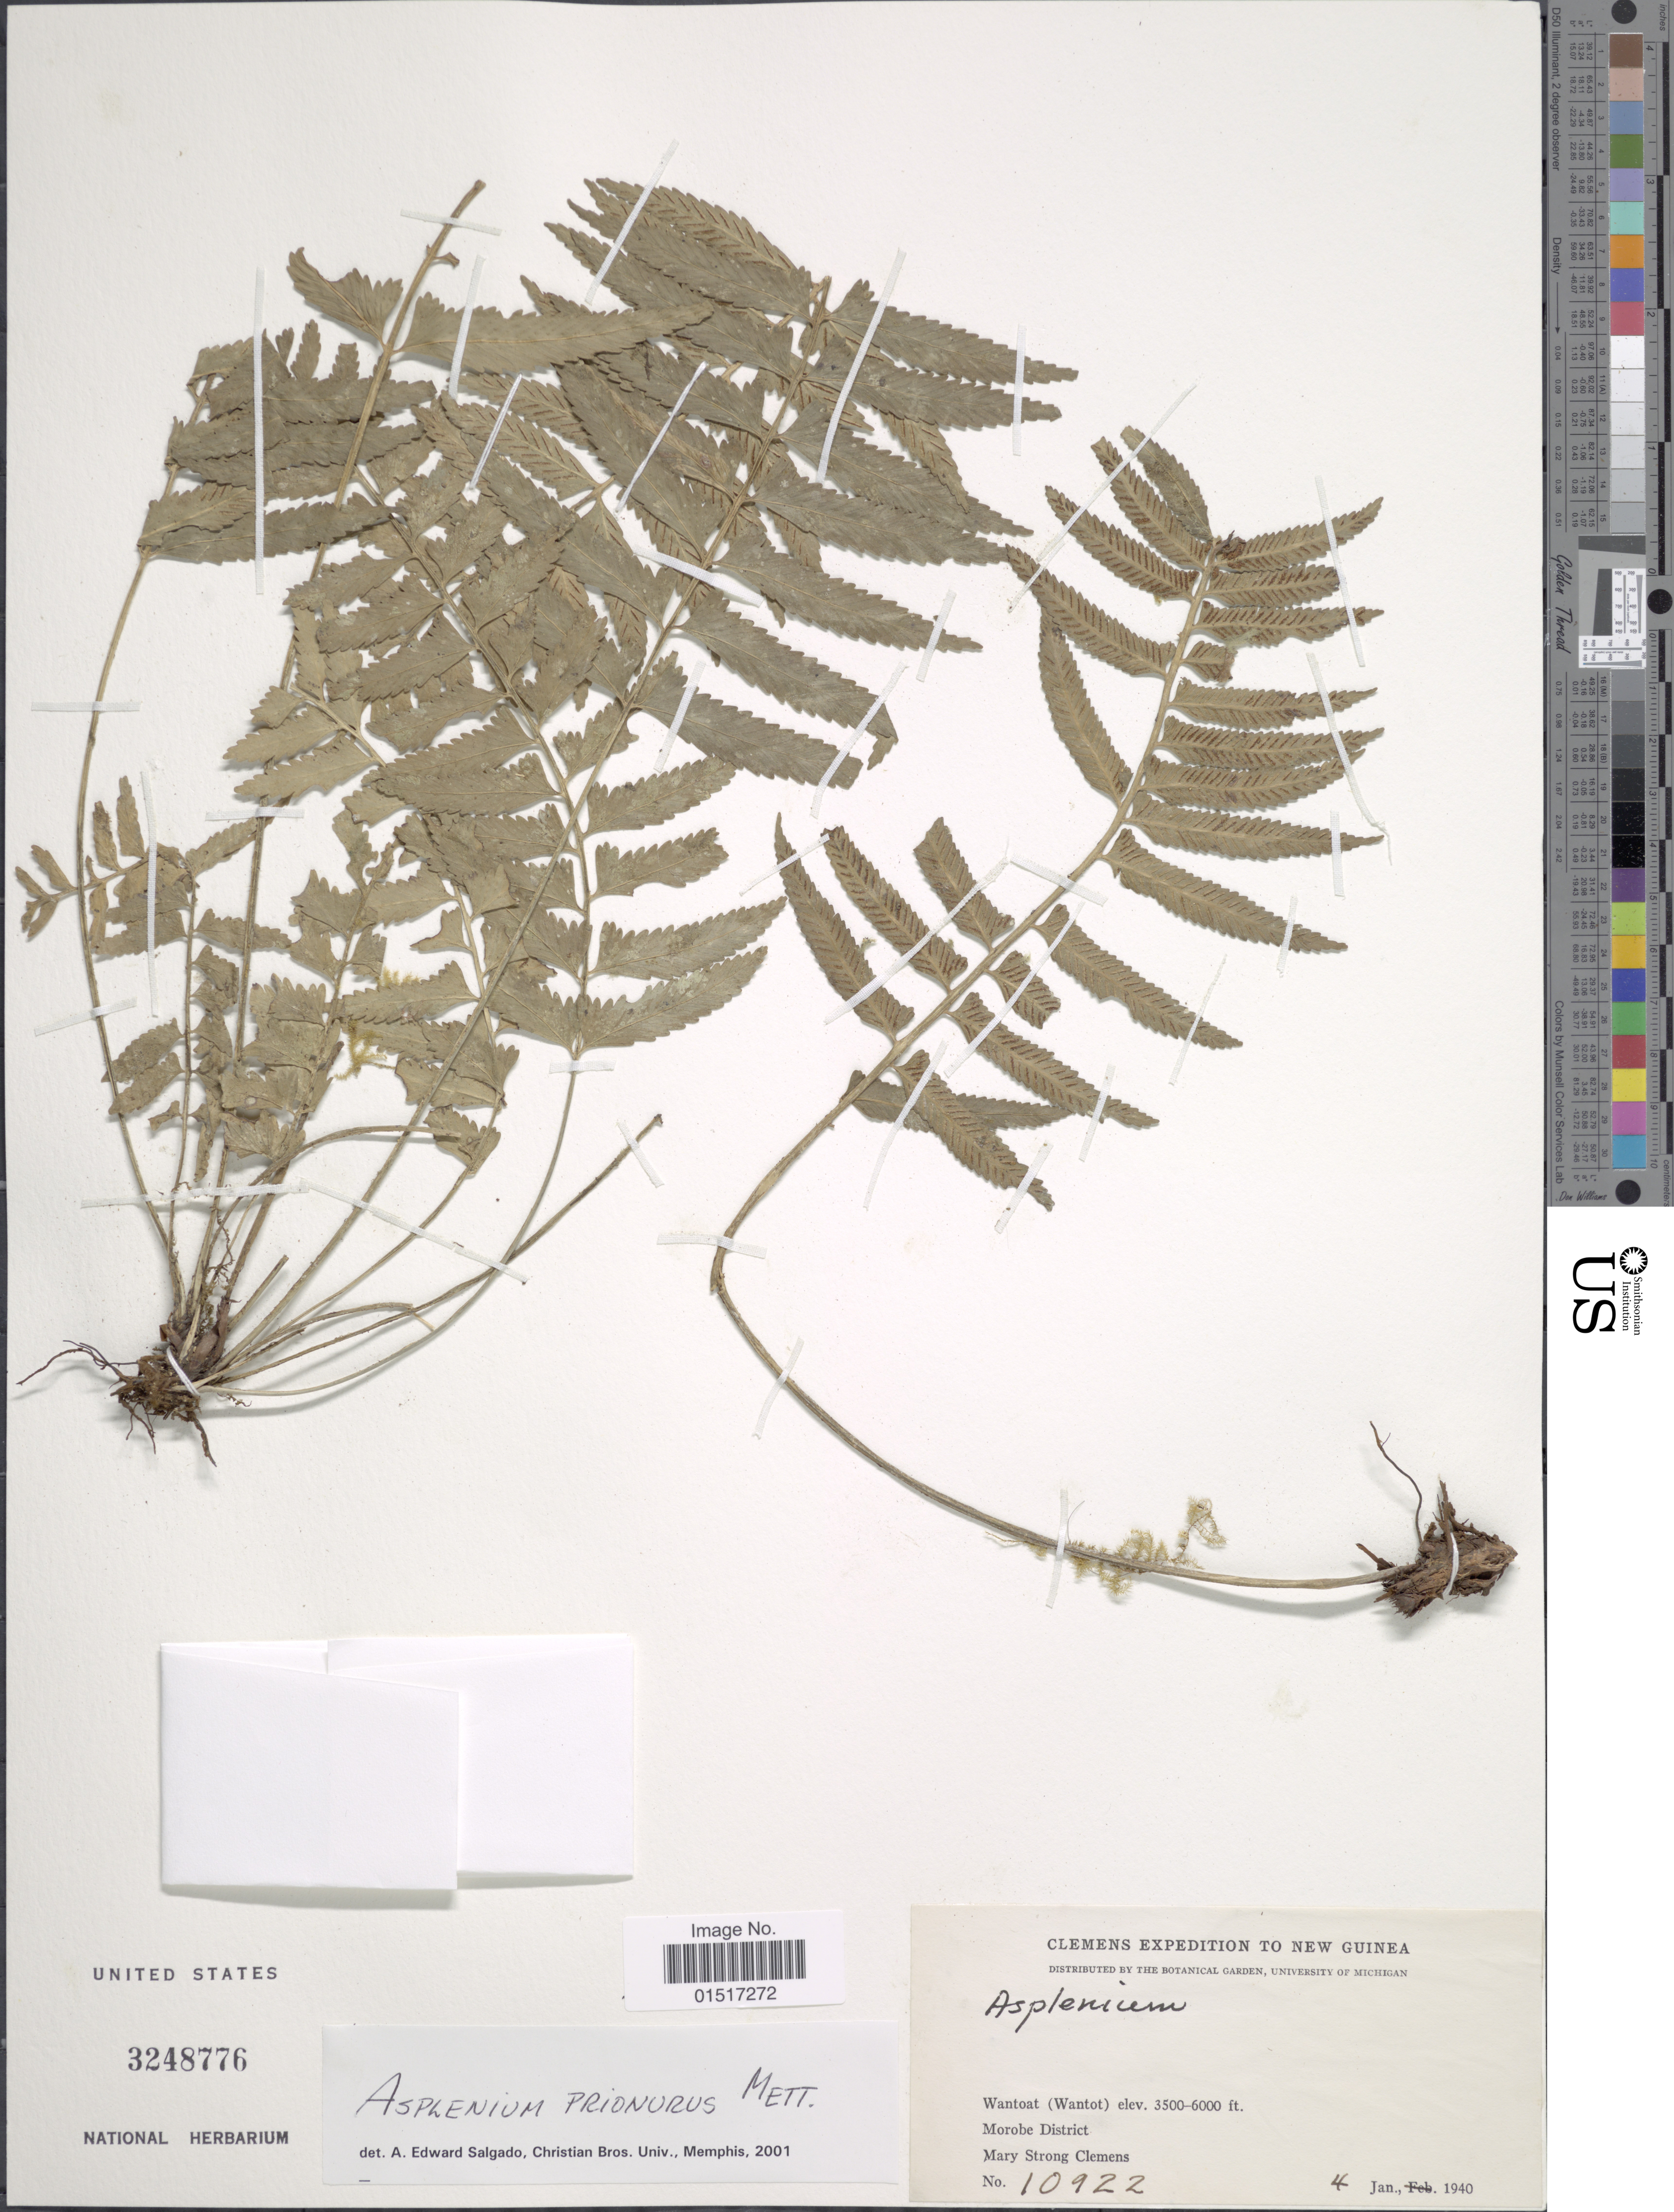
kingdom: Plantae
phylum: Tracheophyta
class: Polypodiopsida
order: Polypodiales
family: Aspleniaceae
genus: Asplenium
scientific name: Asplenium vulcanicum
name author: Blume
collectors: M. S. Clemens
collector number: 10922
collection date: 1940-01-04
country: Papua New Guinea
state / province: Morobe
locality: New Guinea. Wantoat (Wantot)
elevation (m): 1067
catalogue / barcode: US 3248776